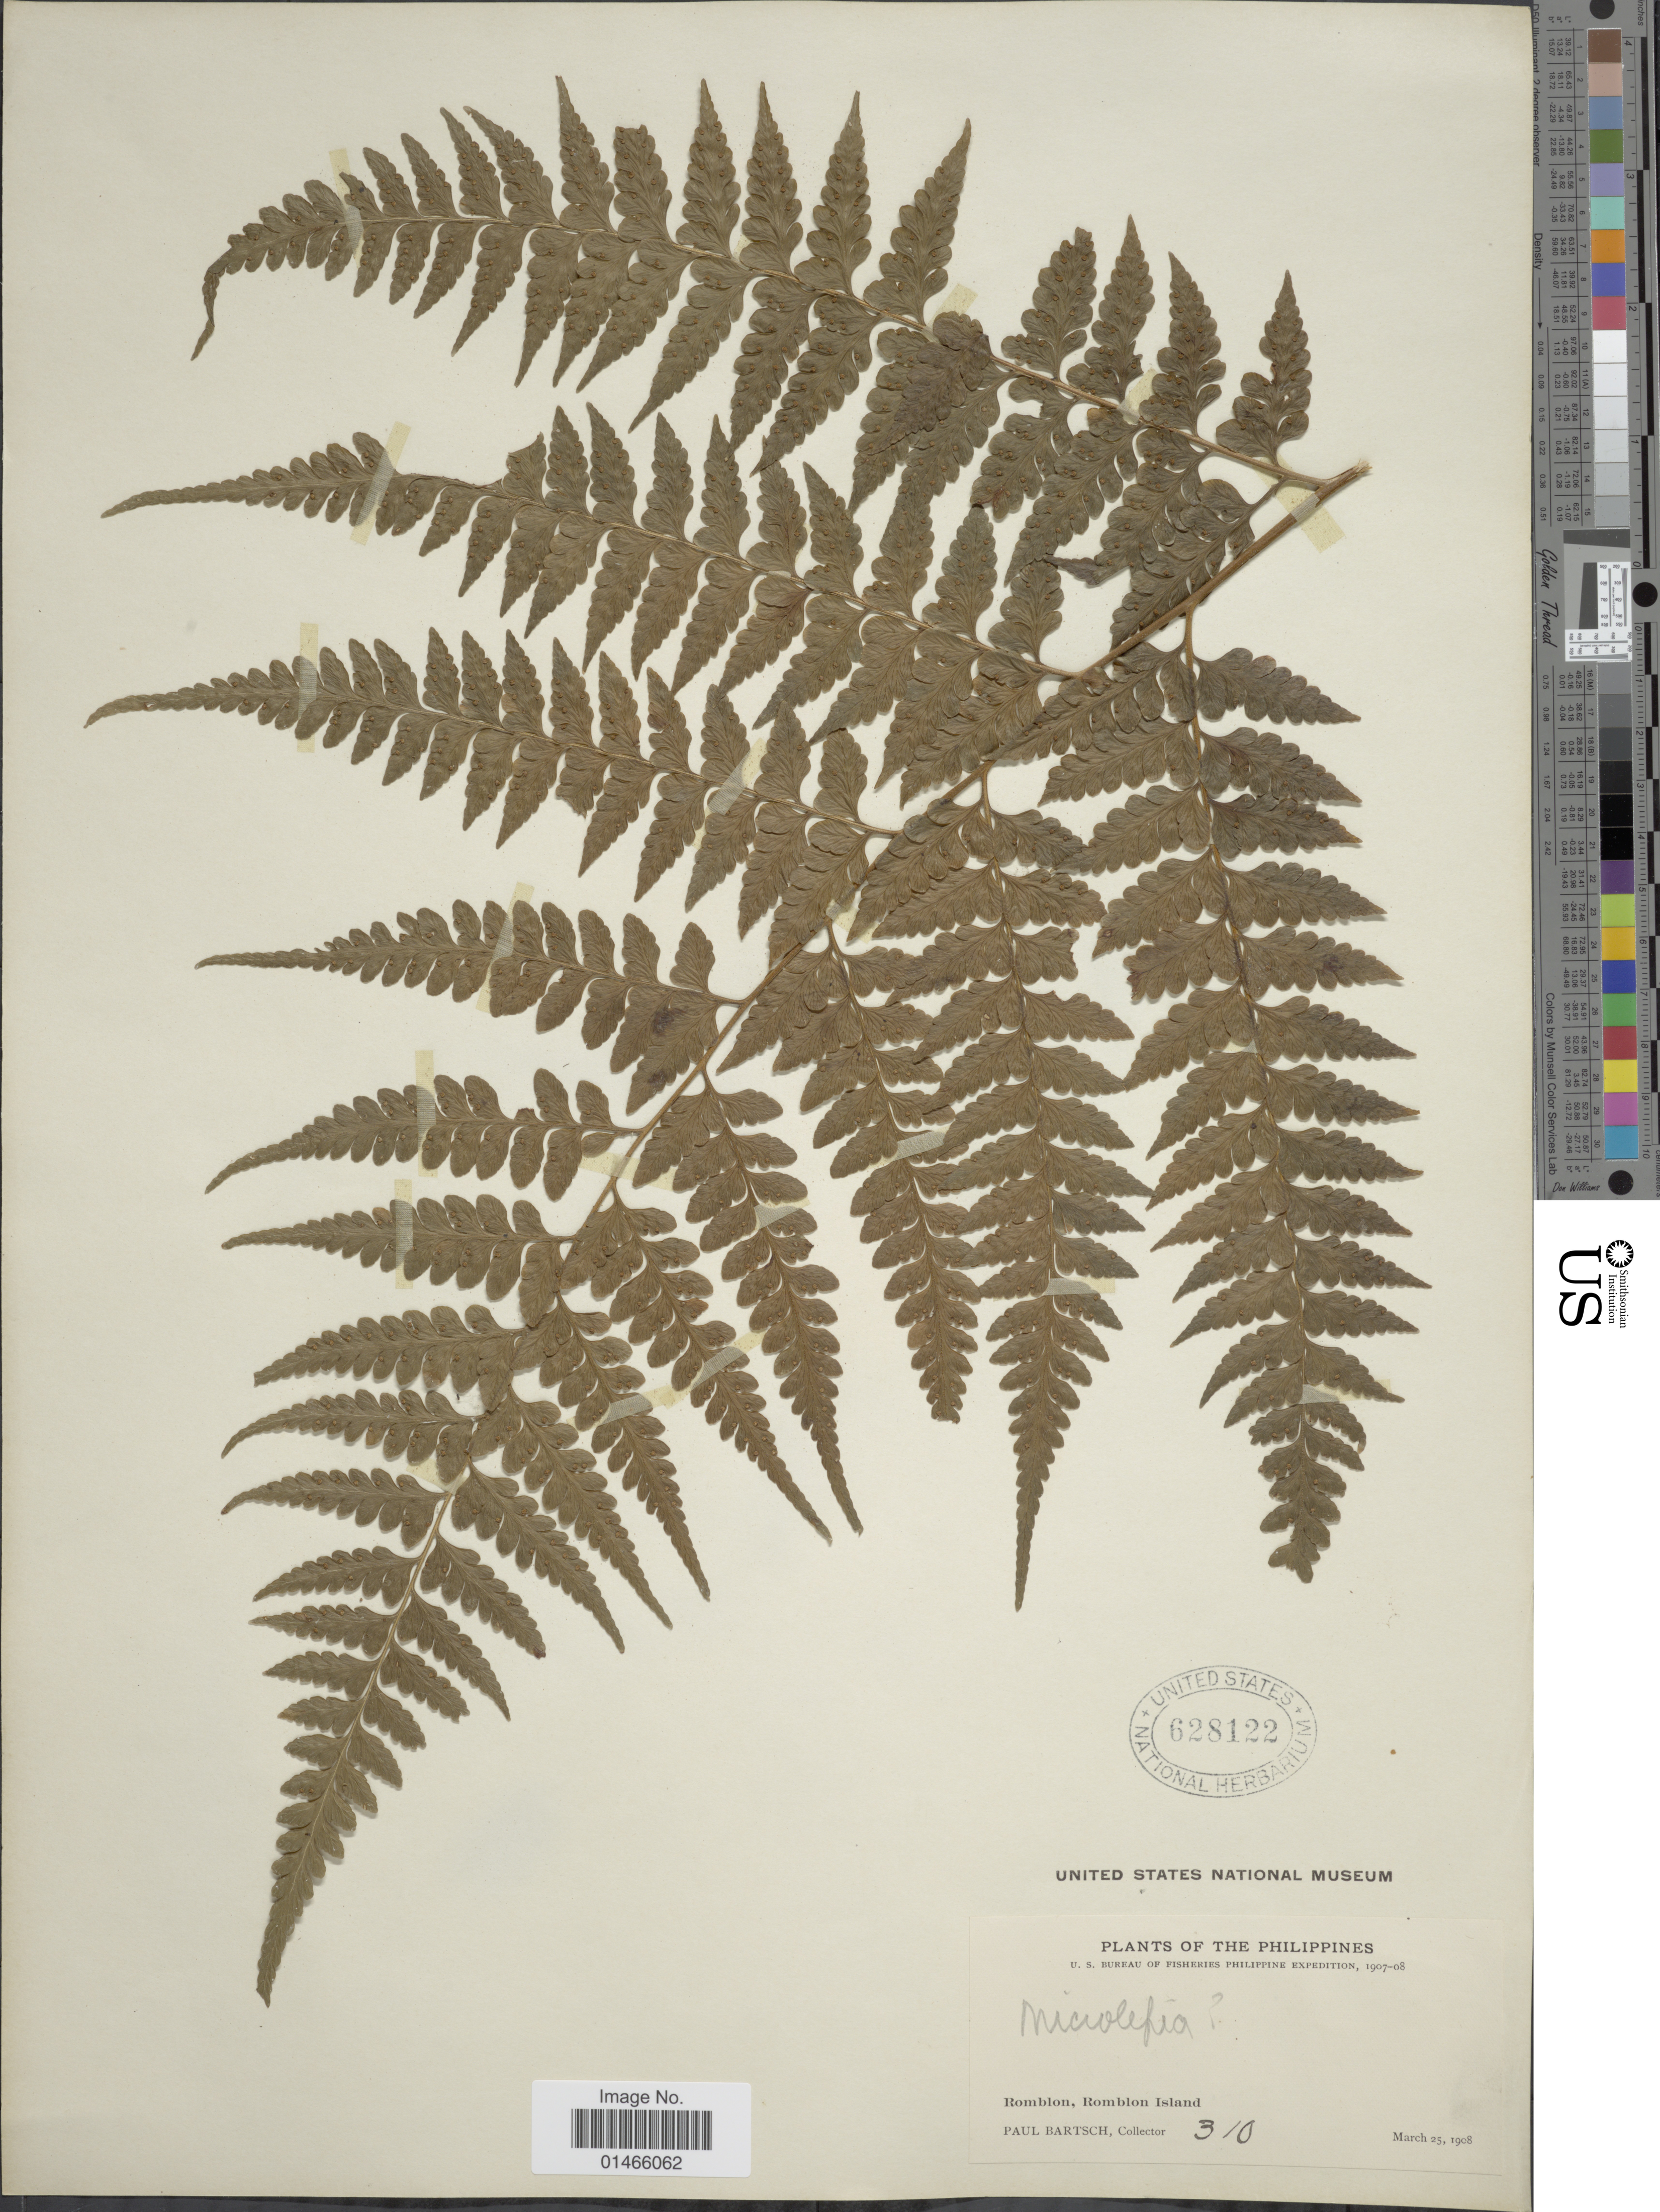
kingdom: Plantae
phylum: Tracheophyta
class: Polypodiopsida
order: Polypodiales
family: Dennstaedtiaceae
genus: Microlepia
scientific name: Microlepia speluncae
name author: (L.) T. Moore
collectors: P. Bartsch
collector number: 310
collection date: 1908-03-25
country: Philippines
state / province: Mimaropa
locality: Romblon, Romblon Island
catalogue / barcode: US 628122